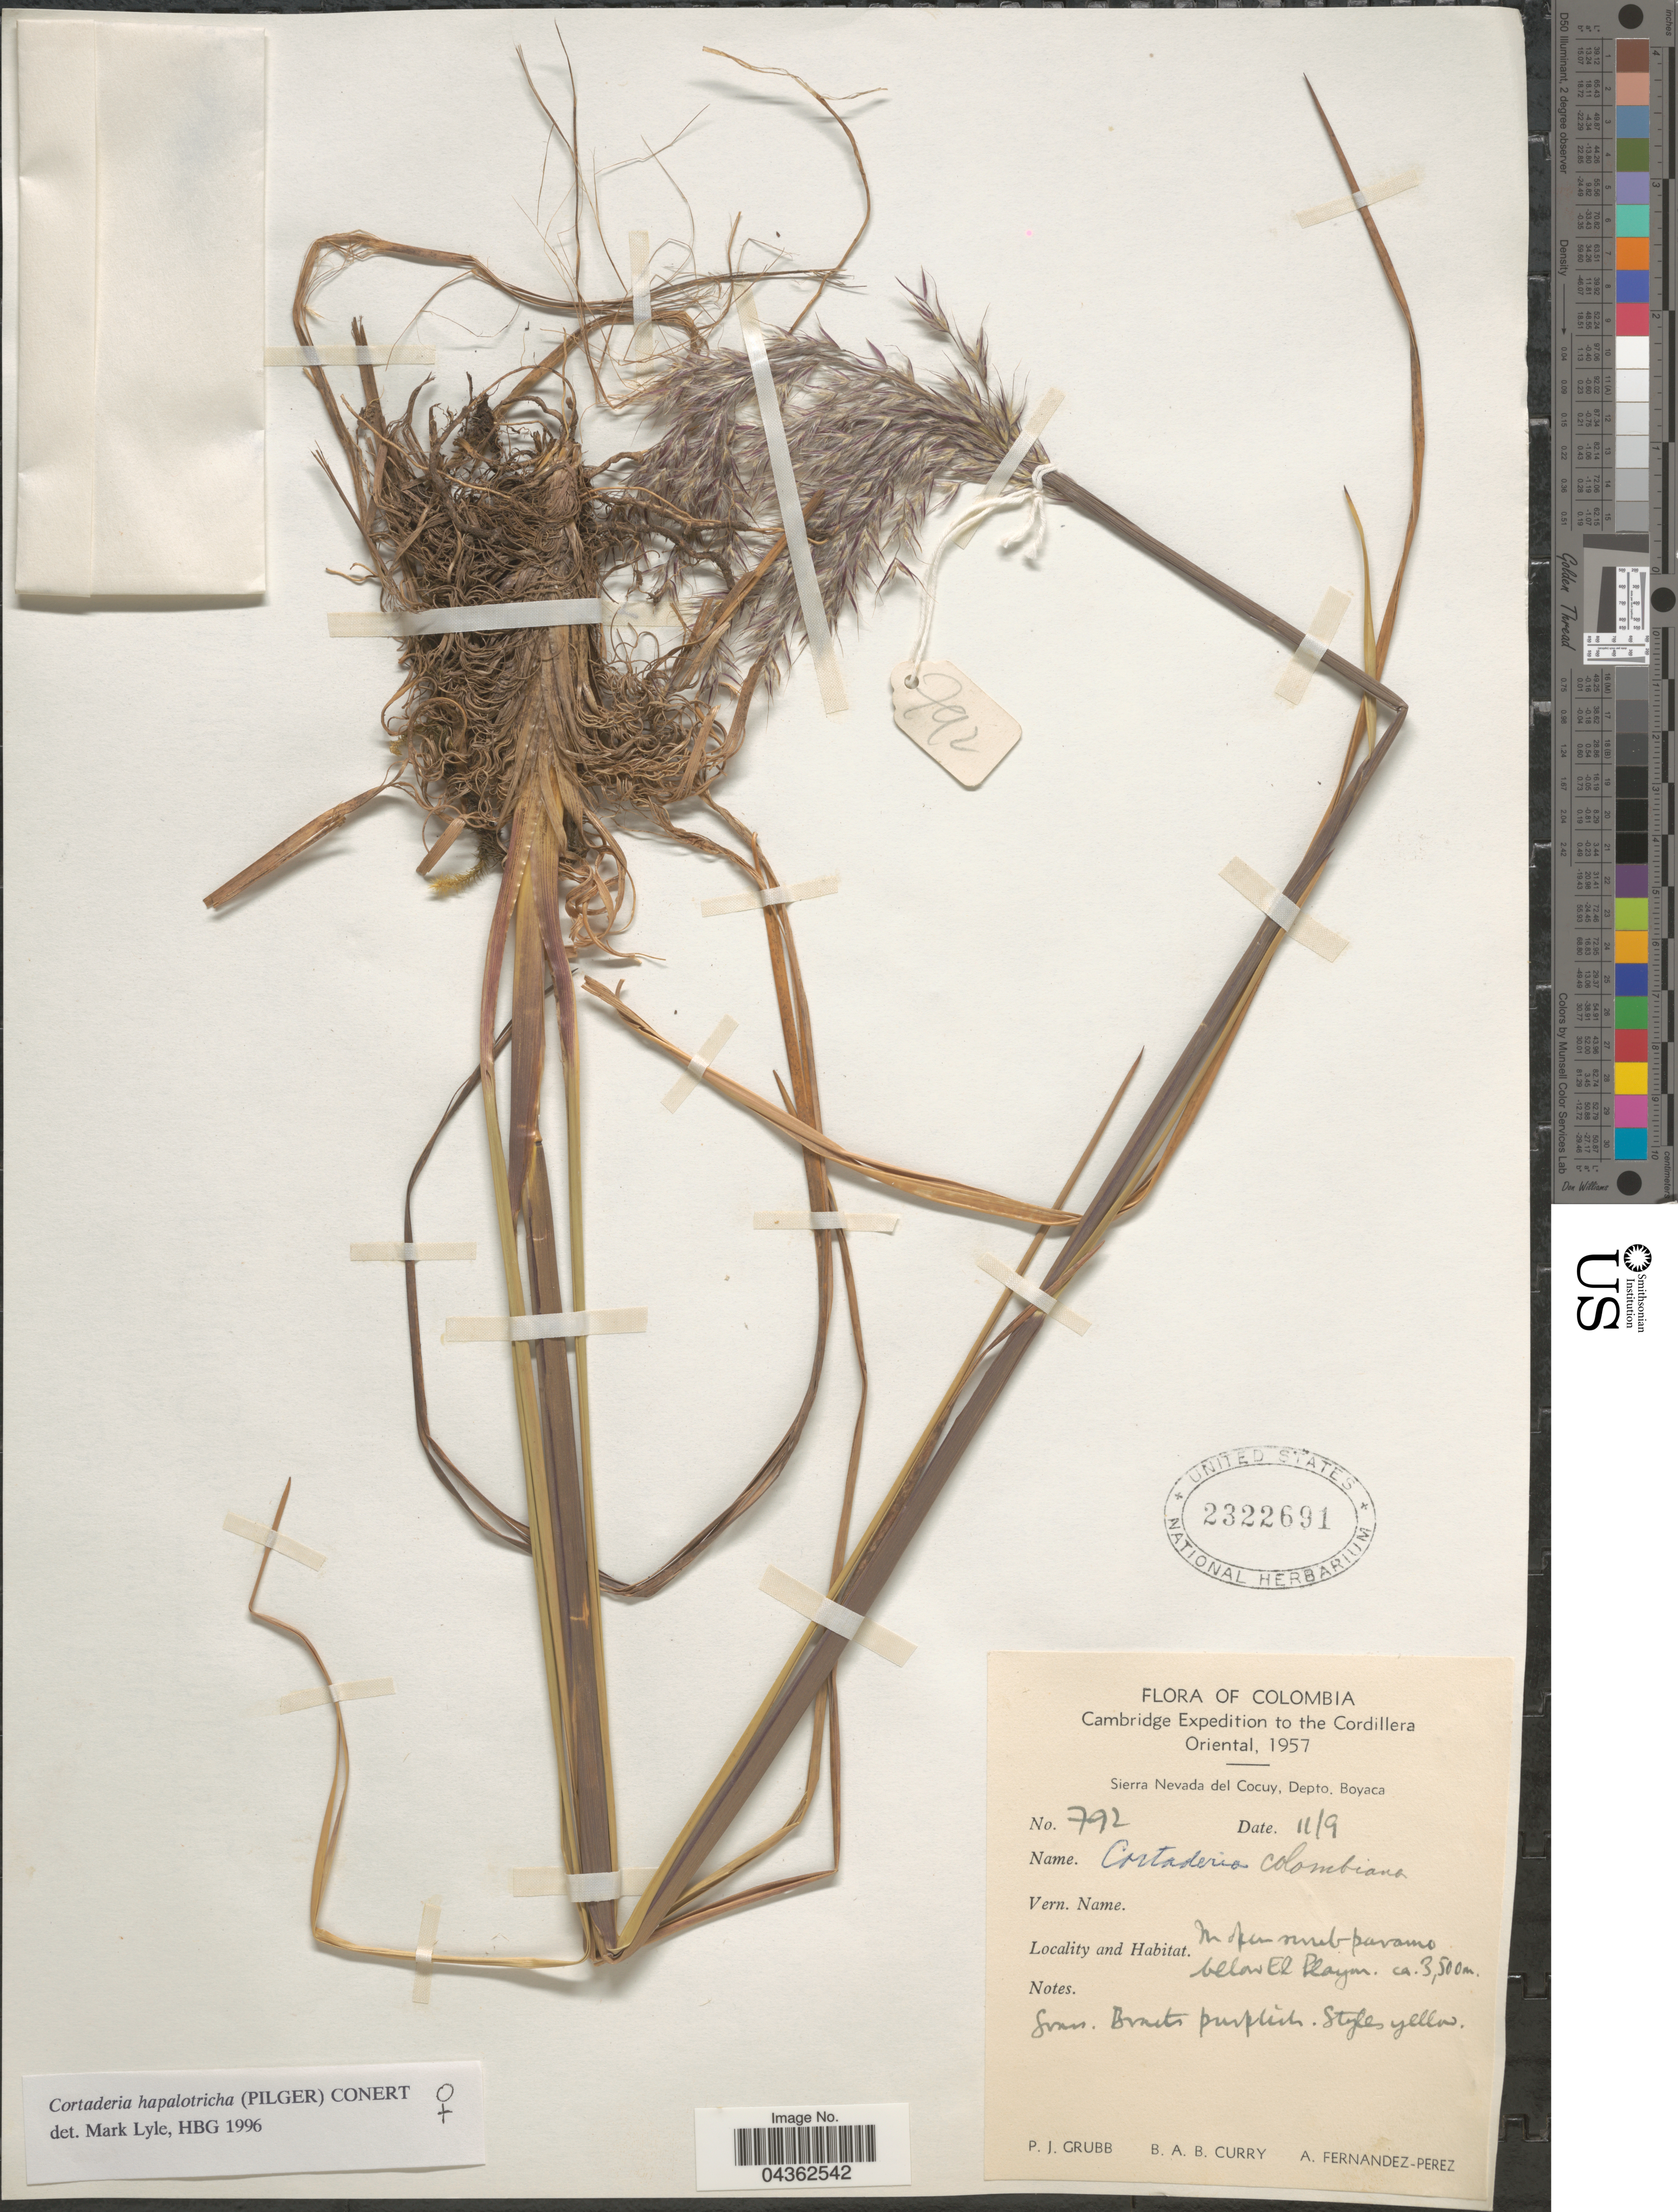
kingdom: Plantae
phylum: Tracheophyta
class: Liliopsida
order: Poales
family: Poaceae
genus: Cortaderia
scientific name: Cortaderia hapalotricha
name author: (Pilg.) Conert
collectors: P. J. Grubb, B. A. B. Curry & A. Fernández-Pérez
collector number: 792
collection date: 1957-09-11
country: Colombia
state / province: Boyacá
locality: Cambridge Expedition to the Cordillera Oriental, 1957. Sierra Nevada del Cocuy, Depto. Boyaca. Below El Playon.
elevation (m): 3500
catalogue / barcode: US 2322691